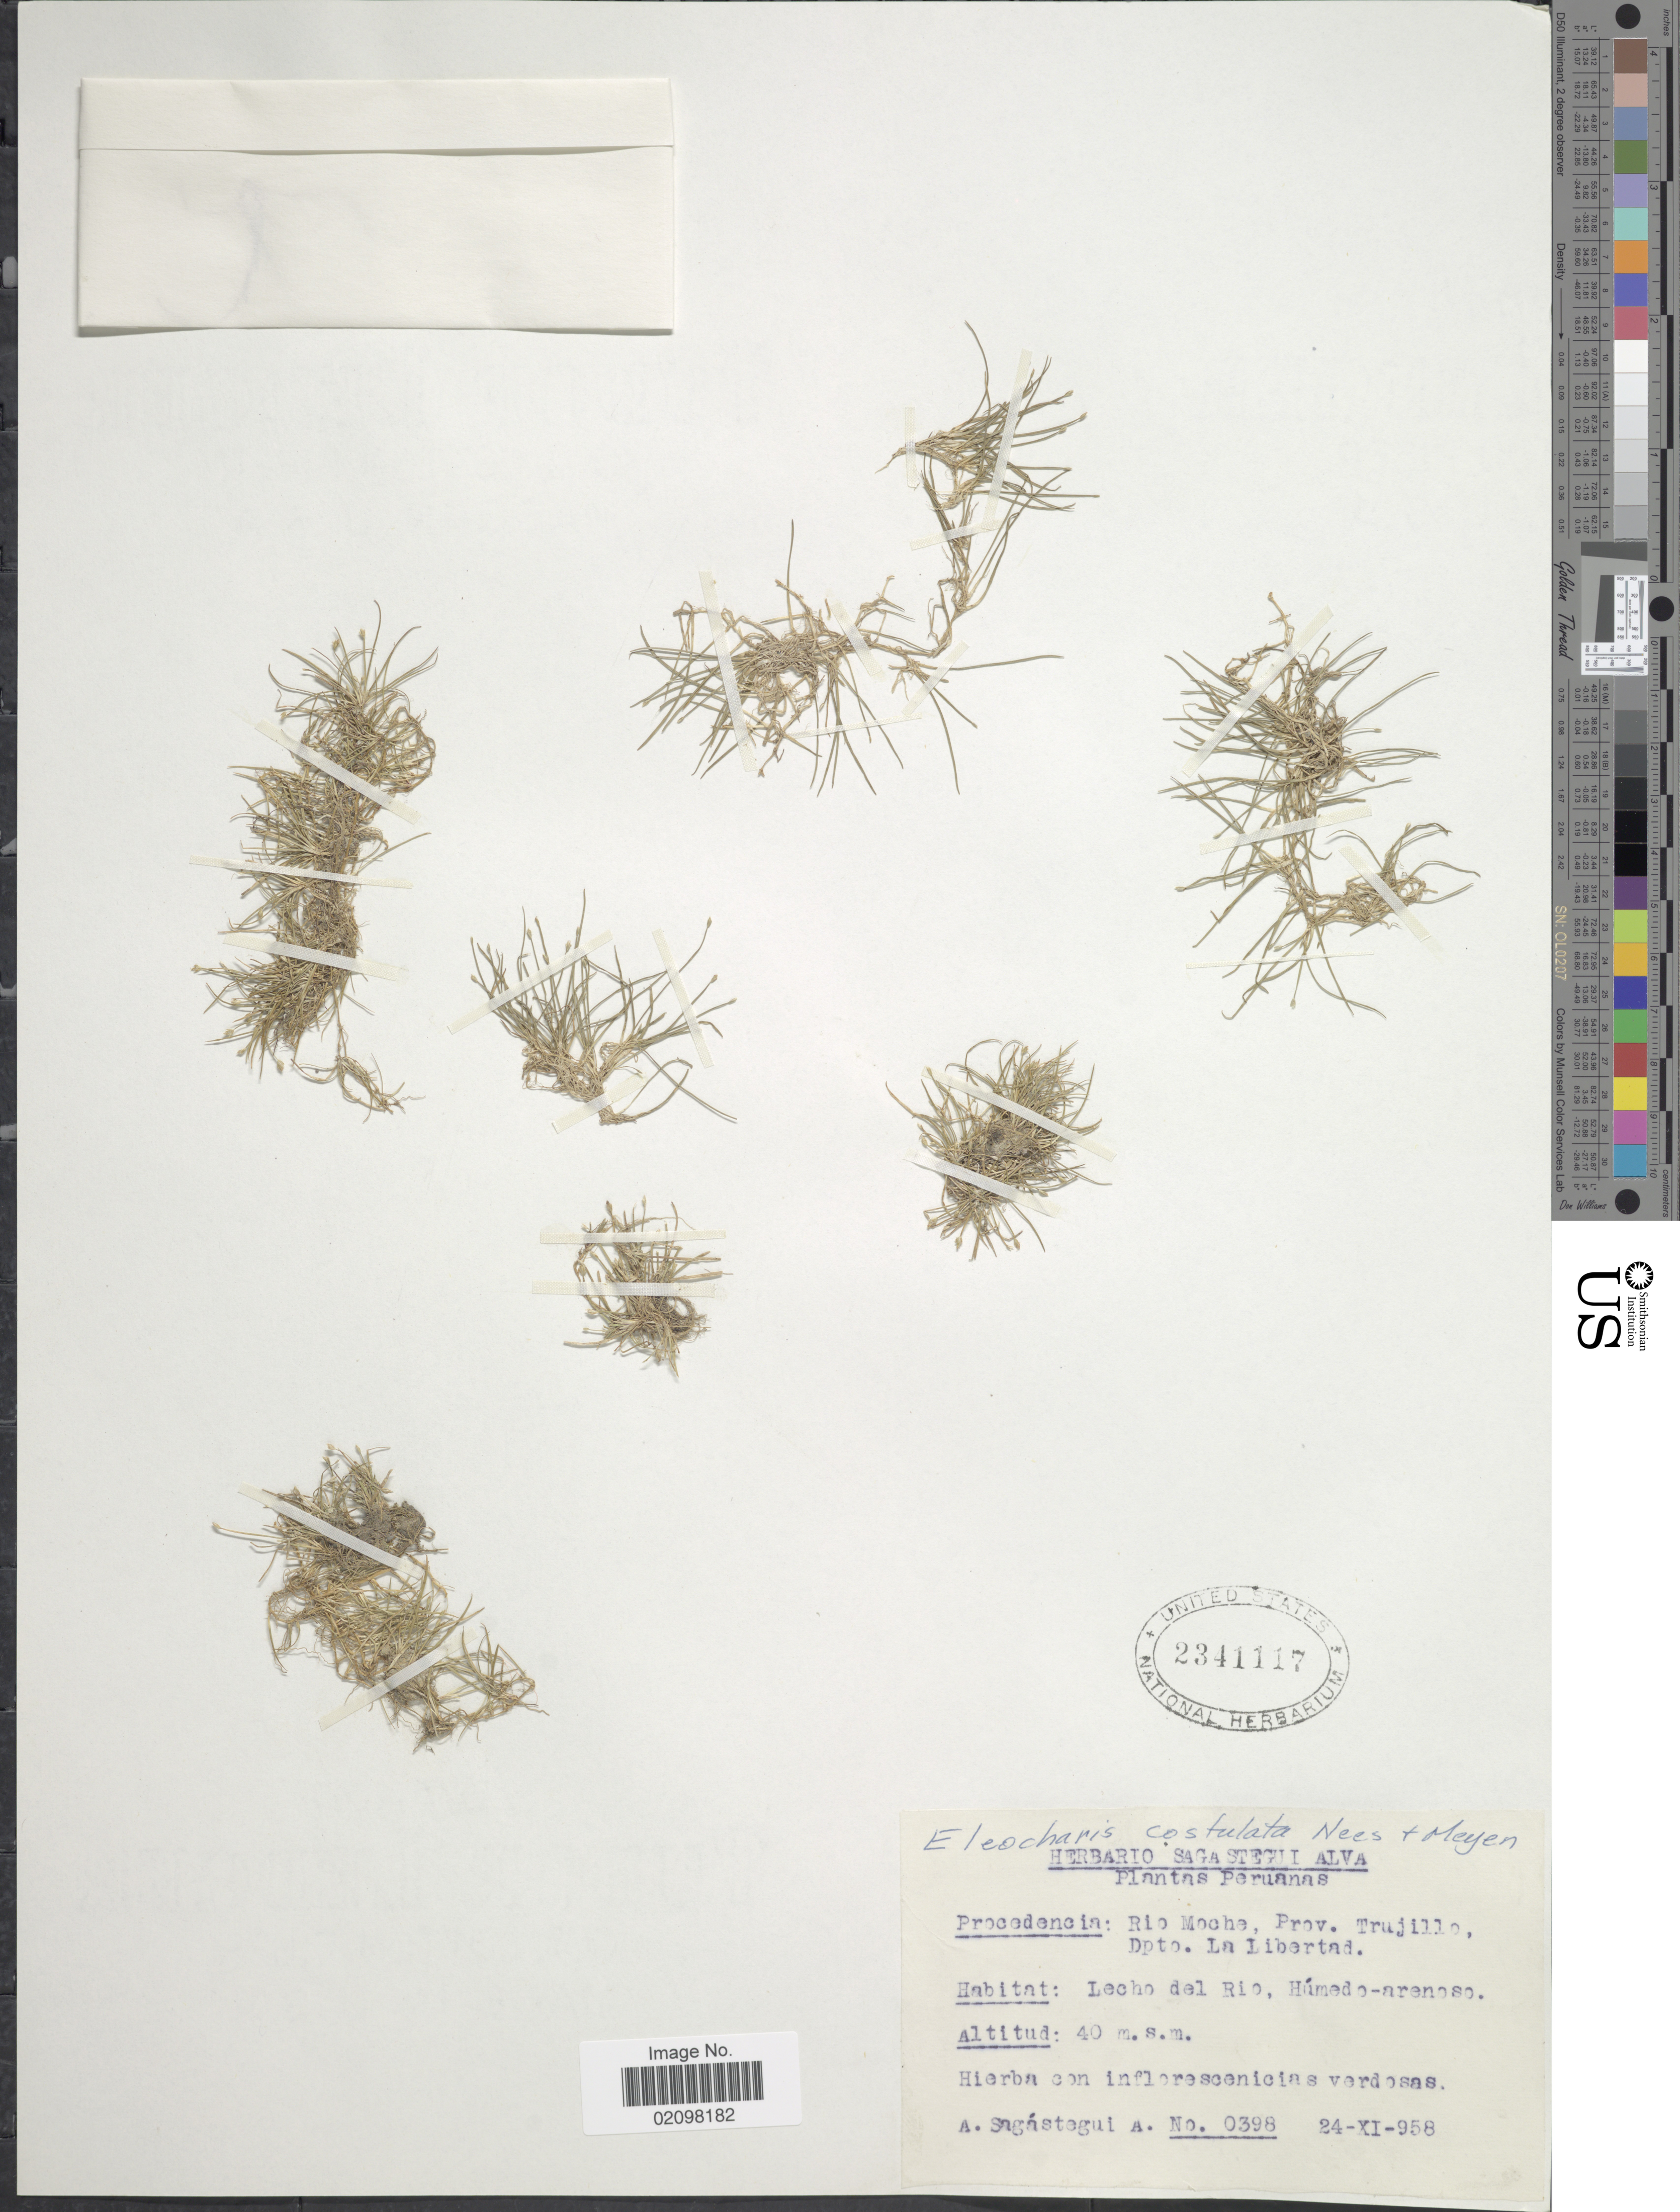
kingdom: Plantae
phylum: Tracheophyta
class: Liliopsida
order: Poales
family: Cyperaceae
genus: Eleocharis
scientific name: Eleocharis exigua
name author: (Kunth) Roem. & Schult.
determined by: Strong, Mark T., (BOT), Smithsonian Institution - National Museum of Natural History (UNITED STATES)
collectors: A. Sagástegui A.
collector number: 0398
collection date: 1958-11-24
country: Peru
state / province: La Libertad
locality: Rio Moche, Prov. Trujillo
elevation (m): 40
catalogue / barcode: US 2341117